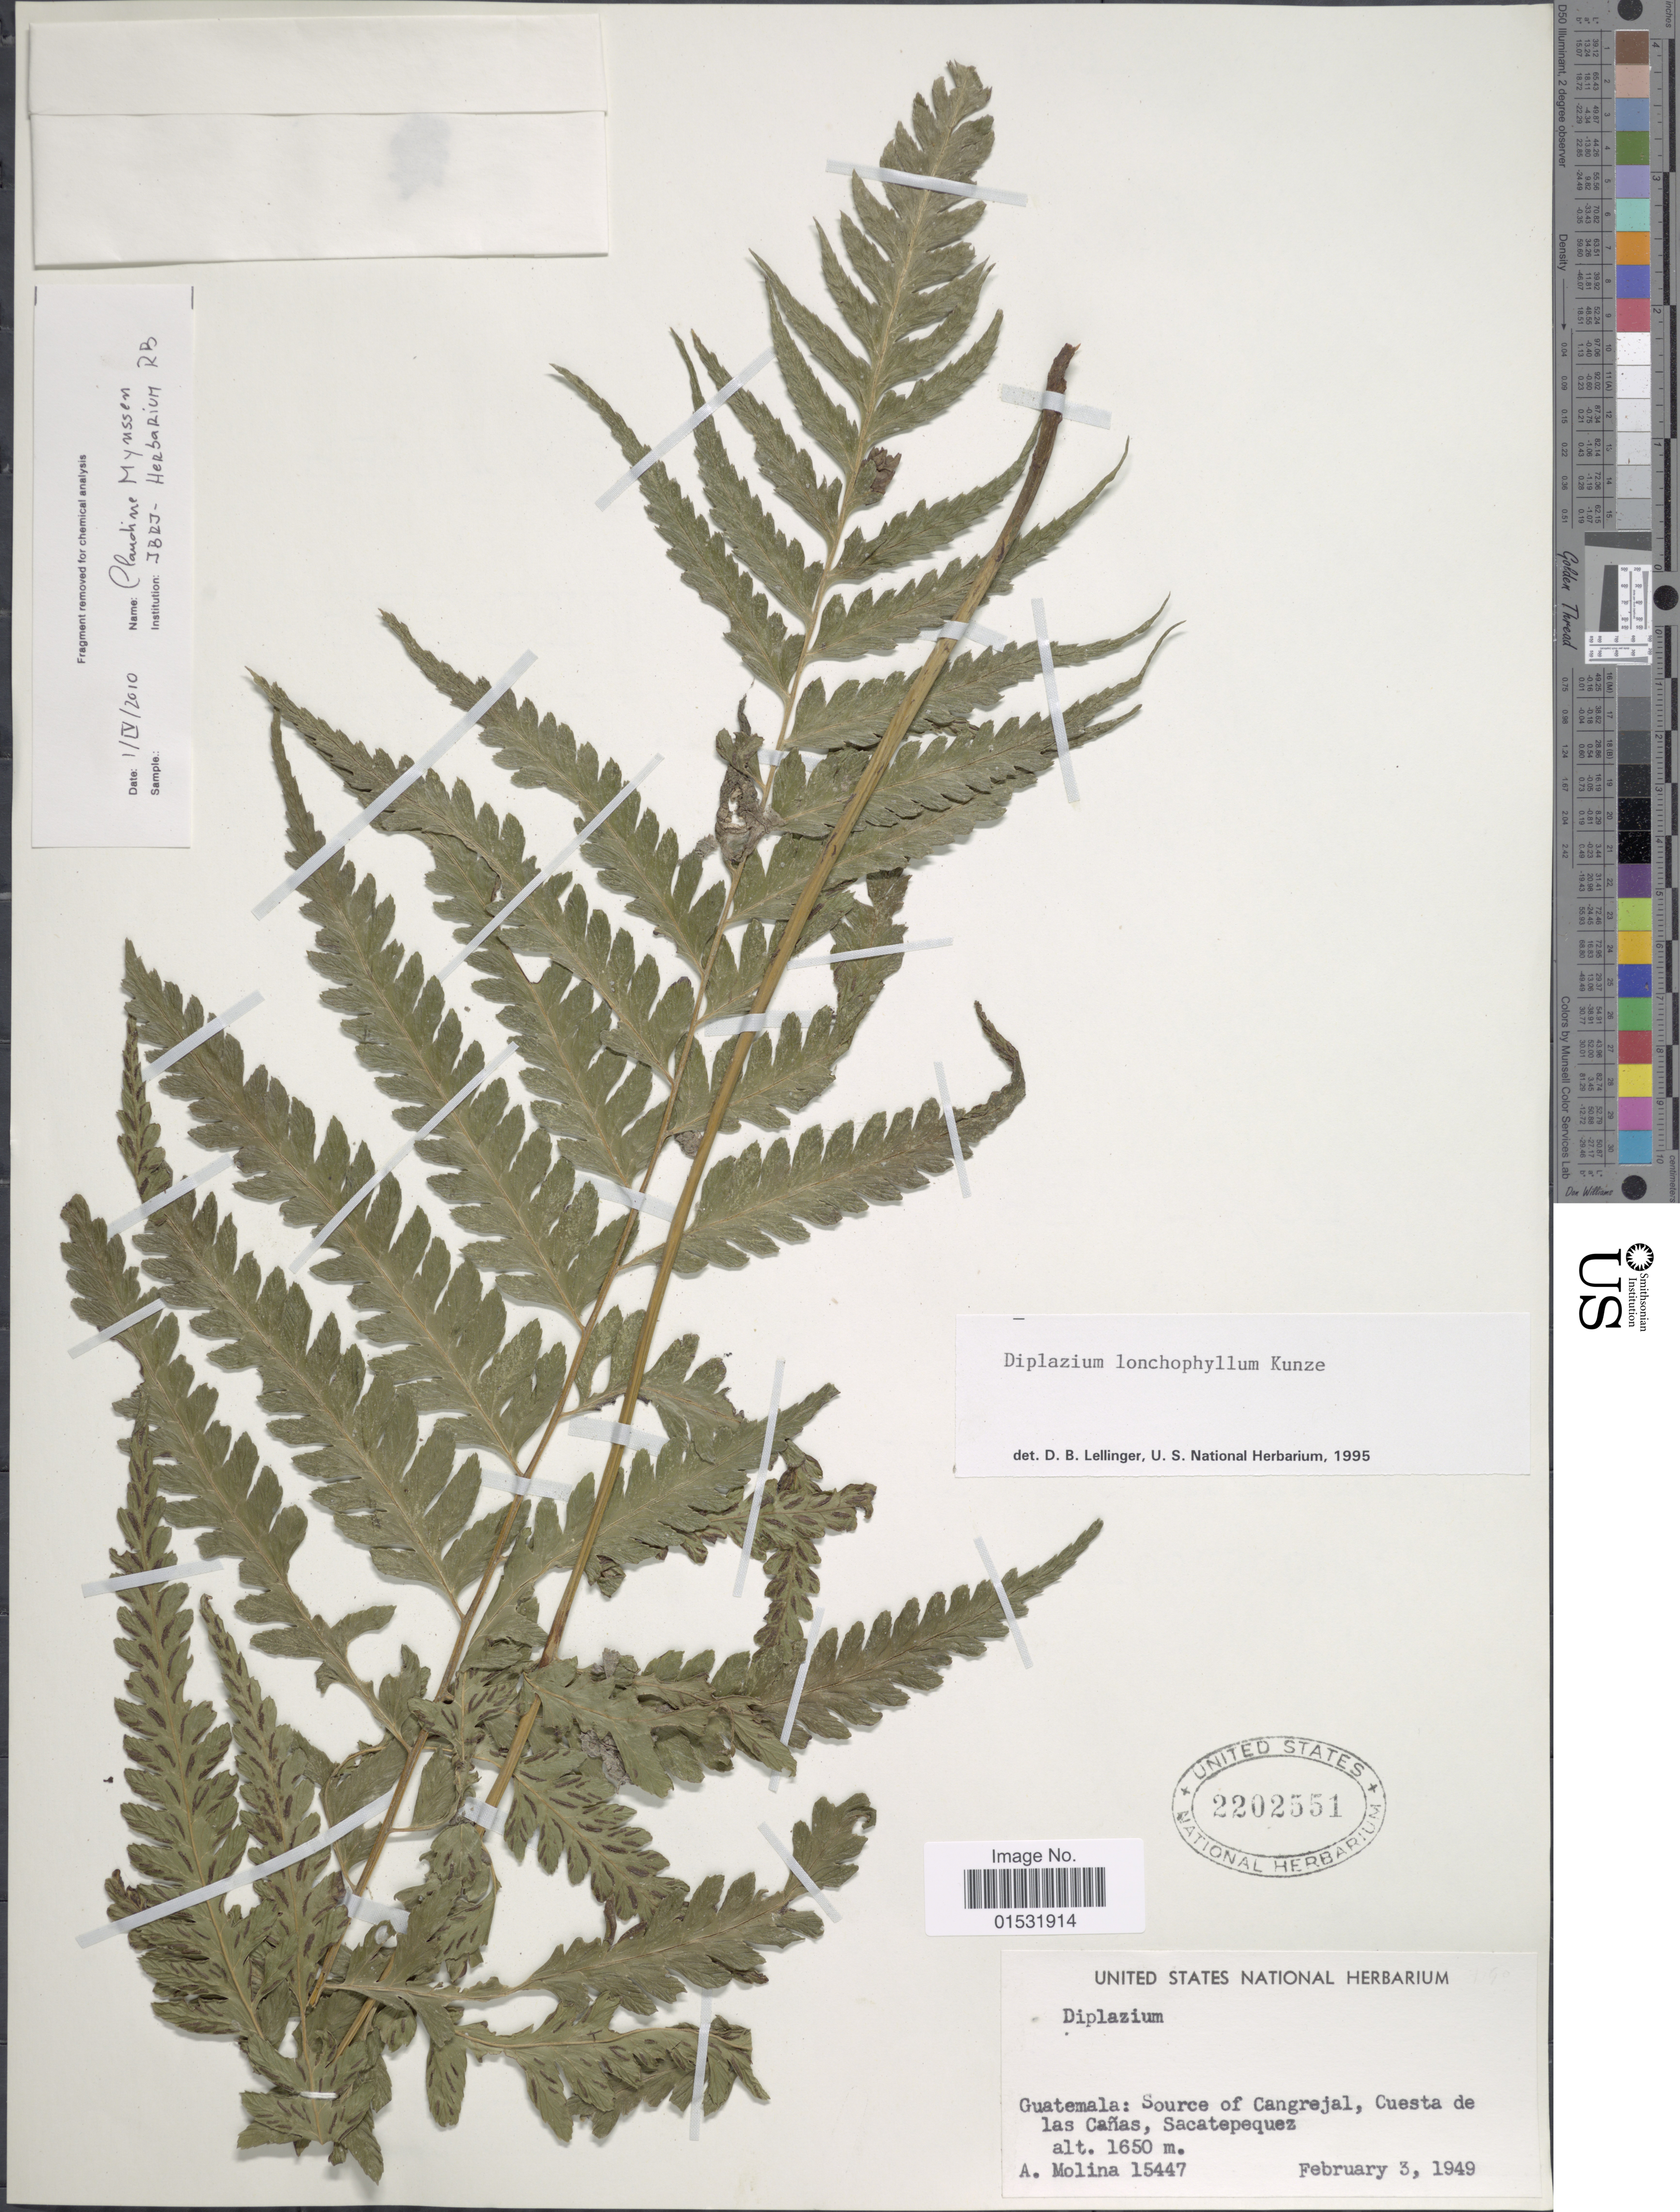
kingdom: Plantae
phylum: Tracheophyta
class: Polypodiopsida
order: Polypodiales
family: Athyriaceae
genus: Diplazium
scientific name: Diplazium lonchophyllum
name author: Kunze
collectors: A. Molina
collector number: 15447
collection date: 1949-02-03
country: Guatemala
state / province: Sacatepéquez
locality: Source of Cangrejal, Cuesta de las Cañas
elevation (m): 1650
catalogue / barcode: US 2202551